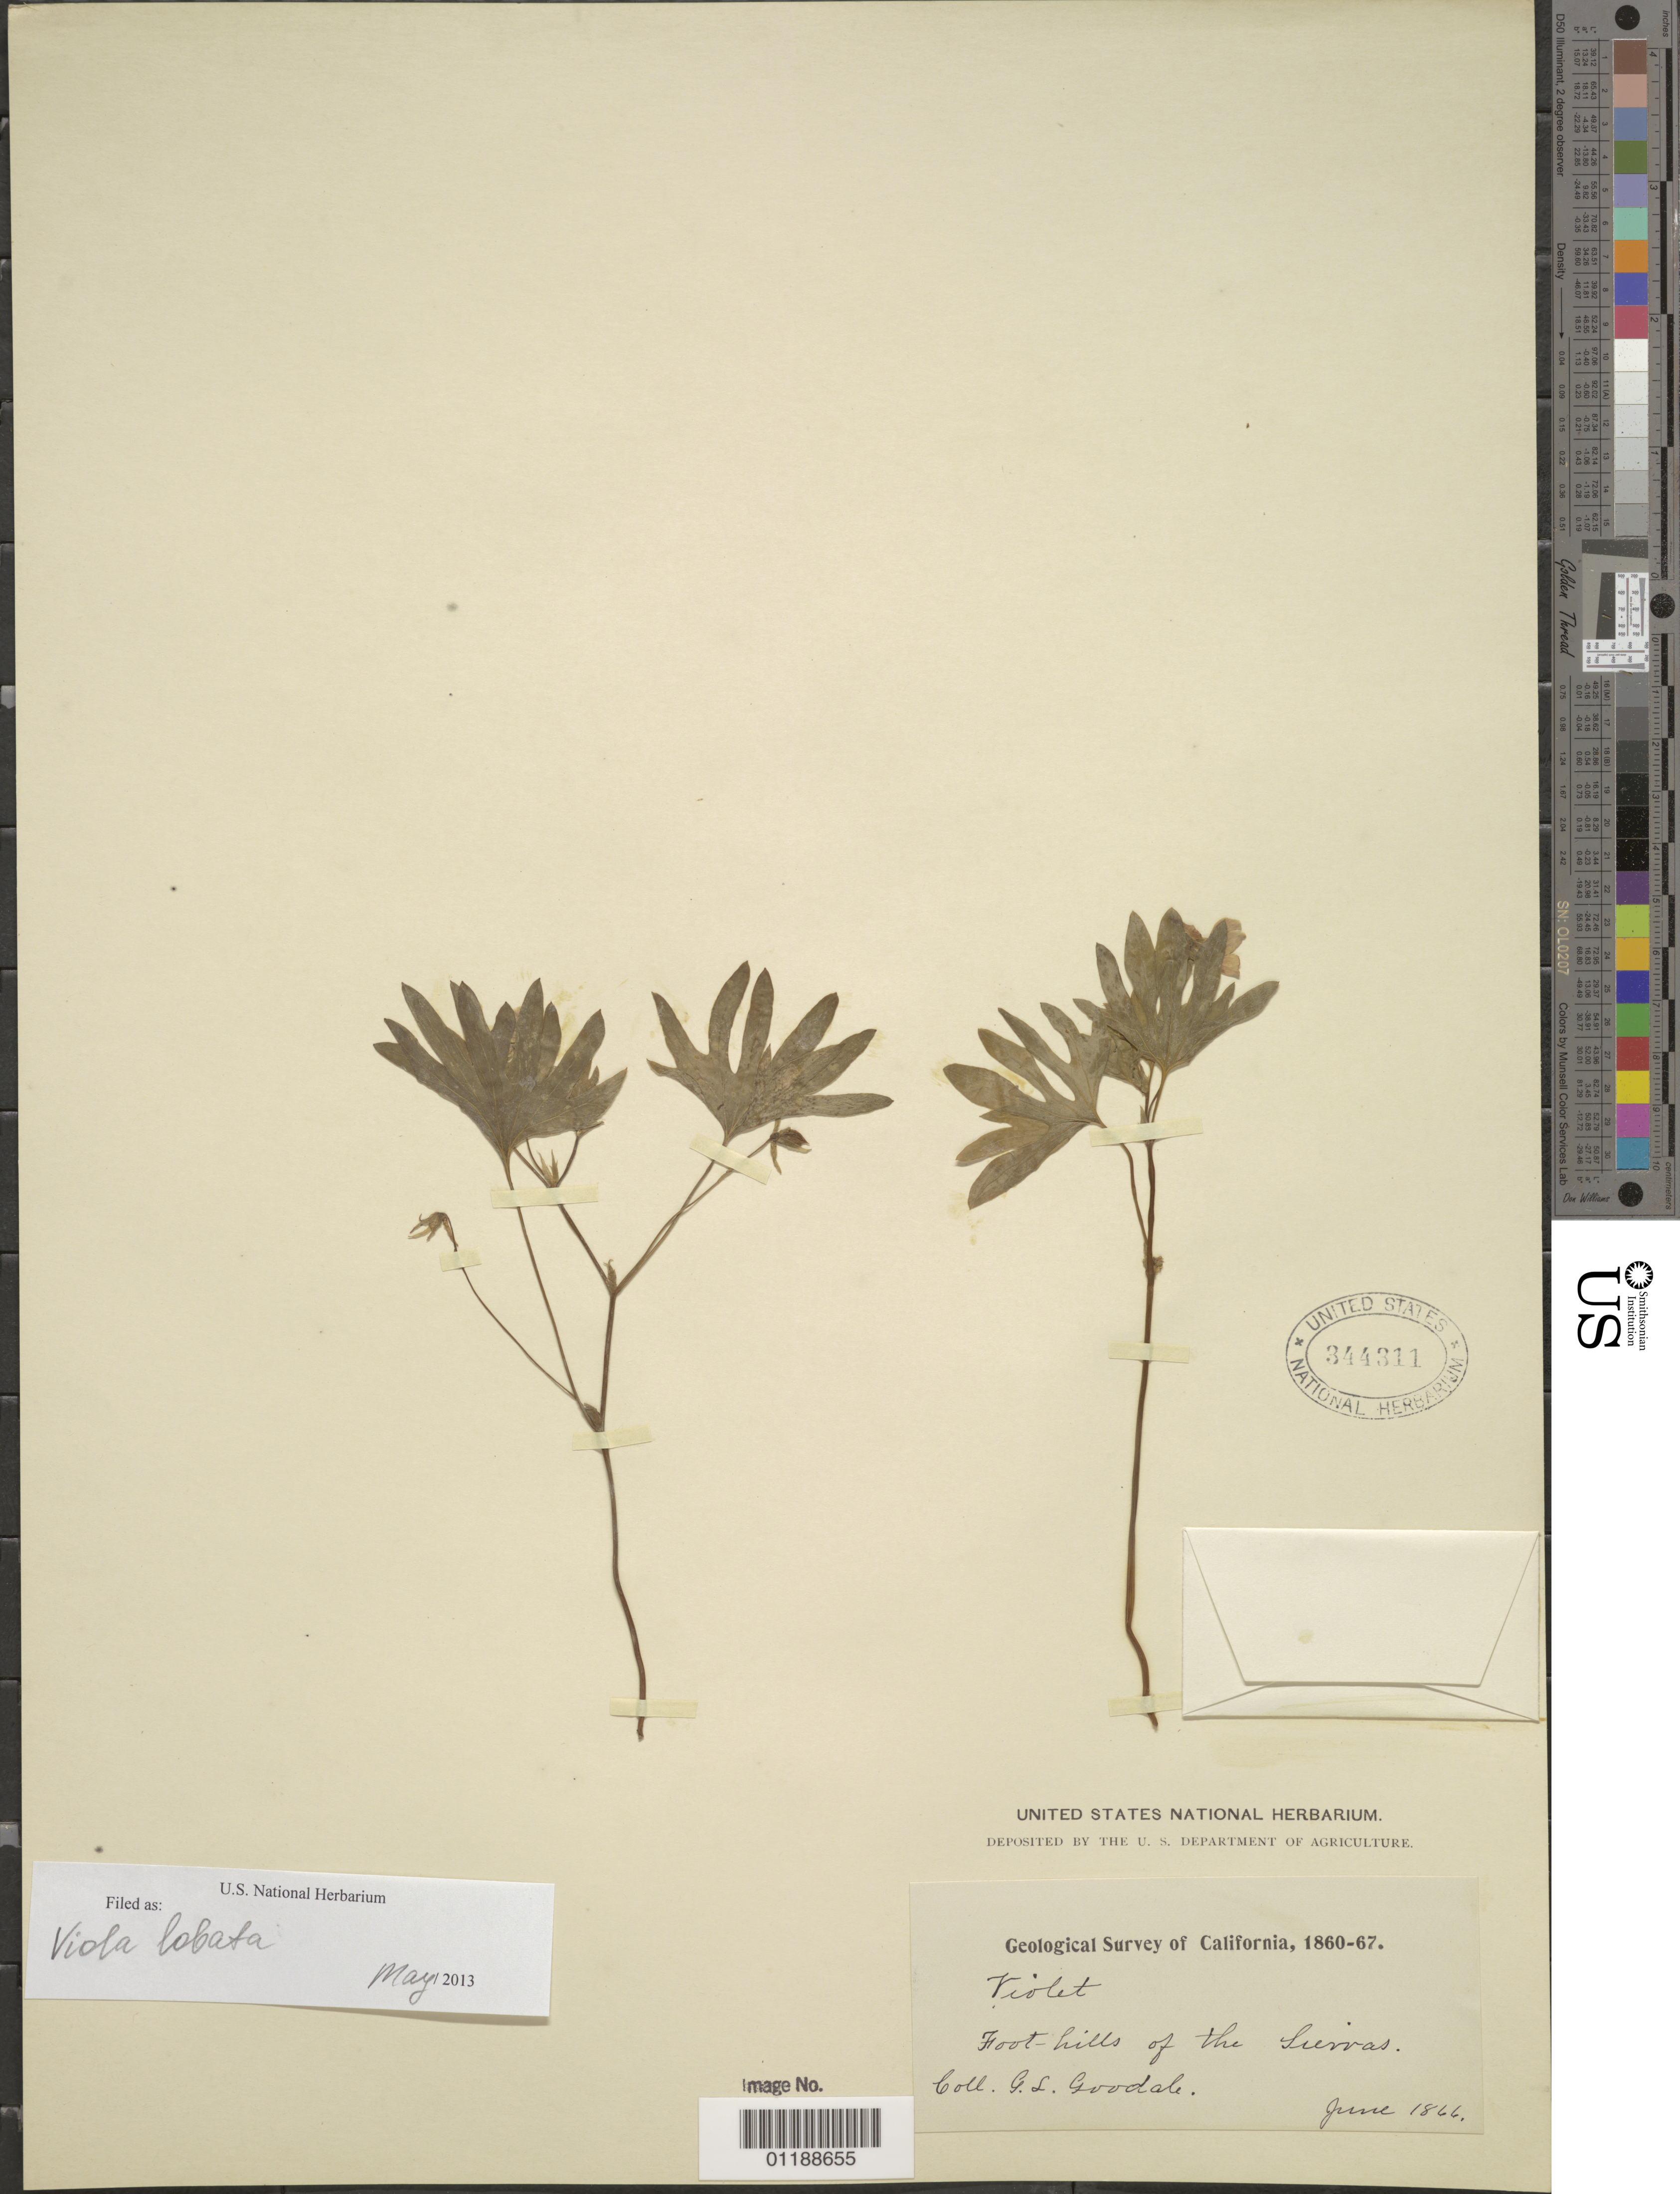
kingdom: Plantae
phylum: Tracheophyta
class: Magnoliopsida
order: Malpighiales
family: Violaceae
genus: Viola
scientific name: Viola lobata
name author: Benth.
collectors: G. L. Goodale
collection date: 1866-06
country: United States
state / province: California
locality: Foot hills of the Sierras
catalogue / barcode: US 344311